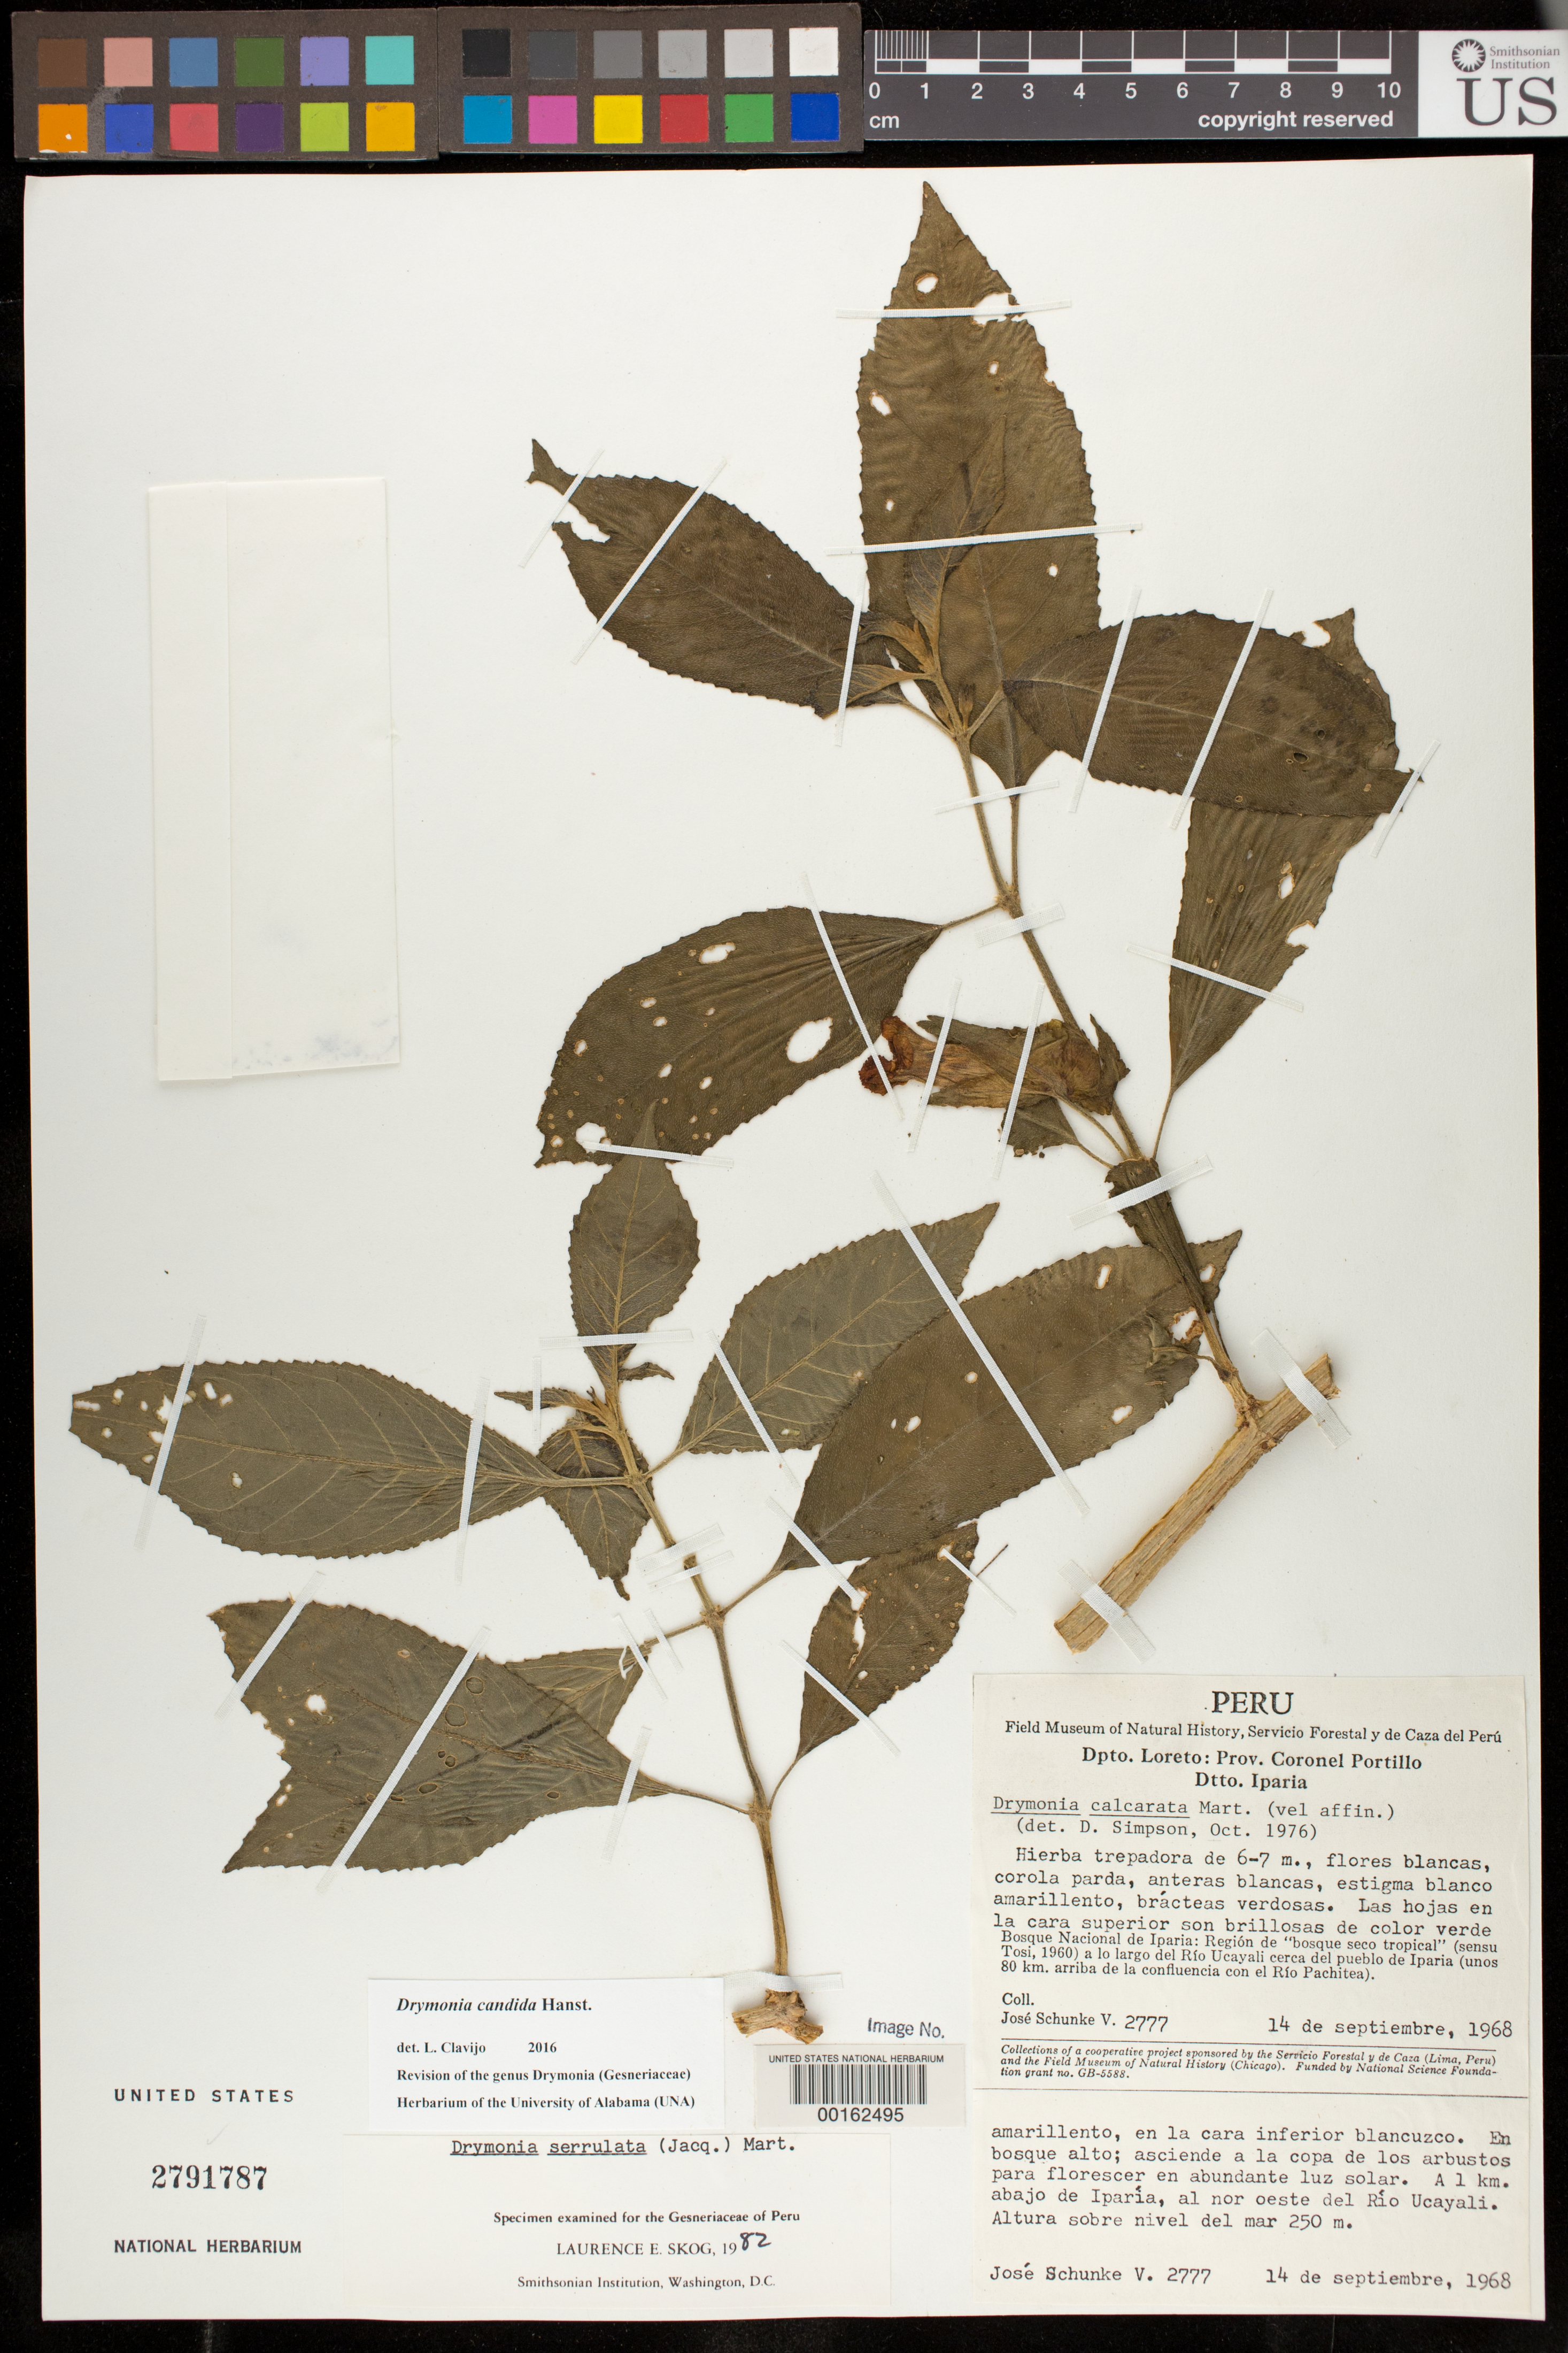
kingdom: Plantae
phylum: Tracheophyta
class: Magnoliopsida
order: Lamiales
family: Gesneriaceae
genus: Drymonia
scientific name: Drymonia candida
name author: Hanst.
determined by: Clavijo, L.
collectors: J. Schunke Vigo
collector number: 2777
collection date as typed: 14 Sep 1968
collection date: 1968-09-14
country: Peru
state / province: Ucayali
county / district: Coronel Portillo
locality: ("Loreto") Prov. Coronel Portillo, Dtto. Iparia, Natl Forest of Iparia, 1 km below Iparia, NW of Rio Ucayali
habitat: In tall forest, climbing to tops of trees to grow in lots of sun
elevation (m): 250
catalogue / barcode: US 2791787